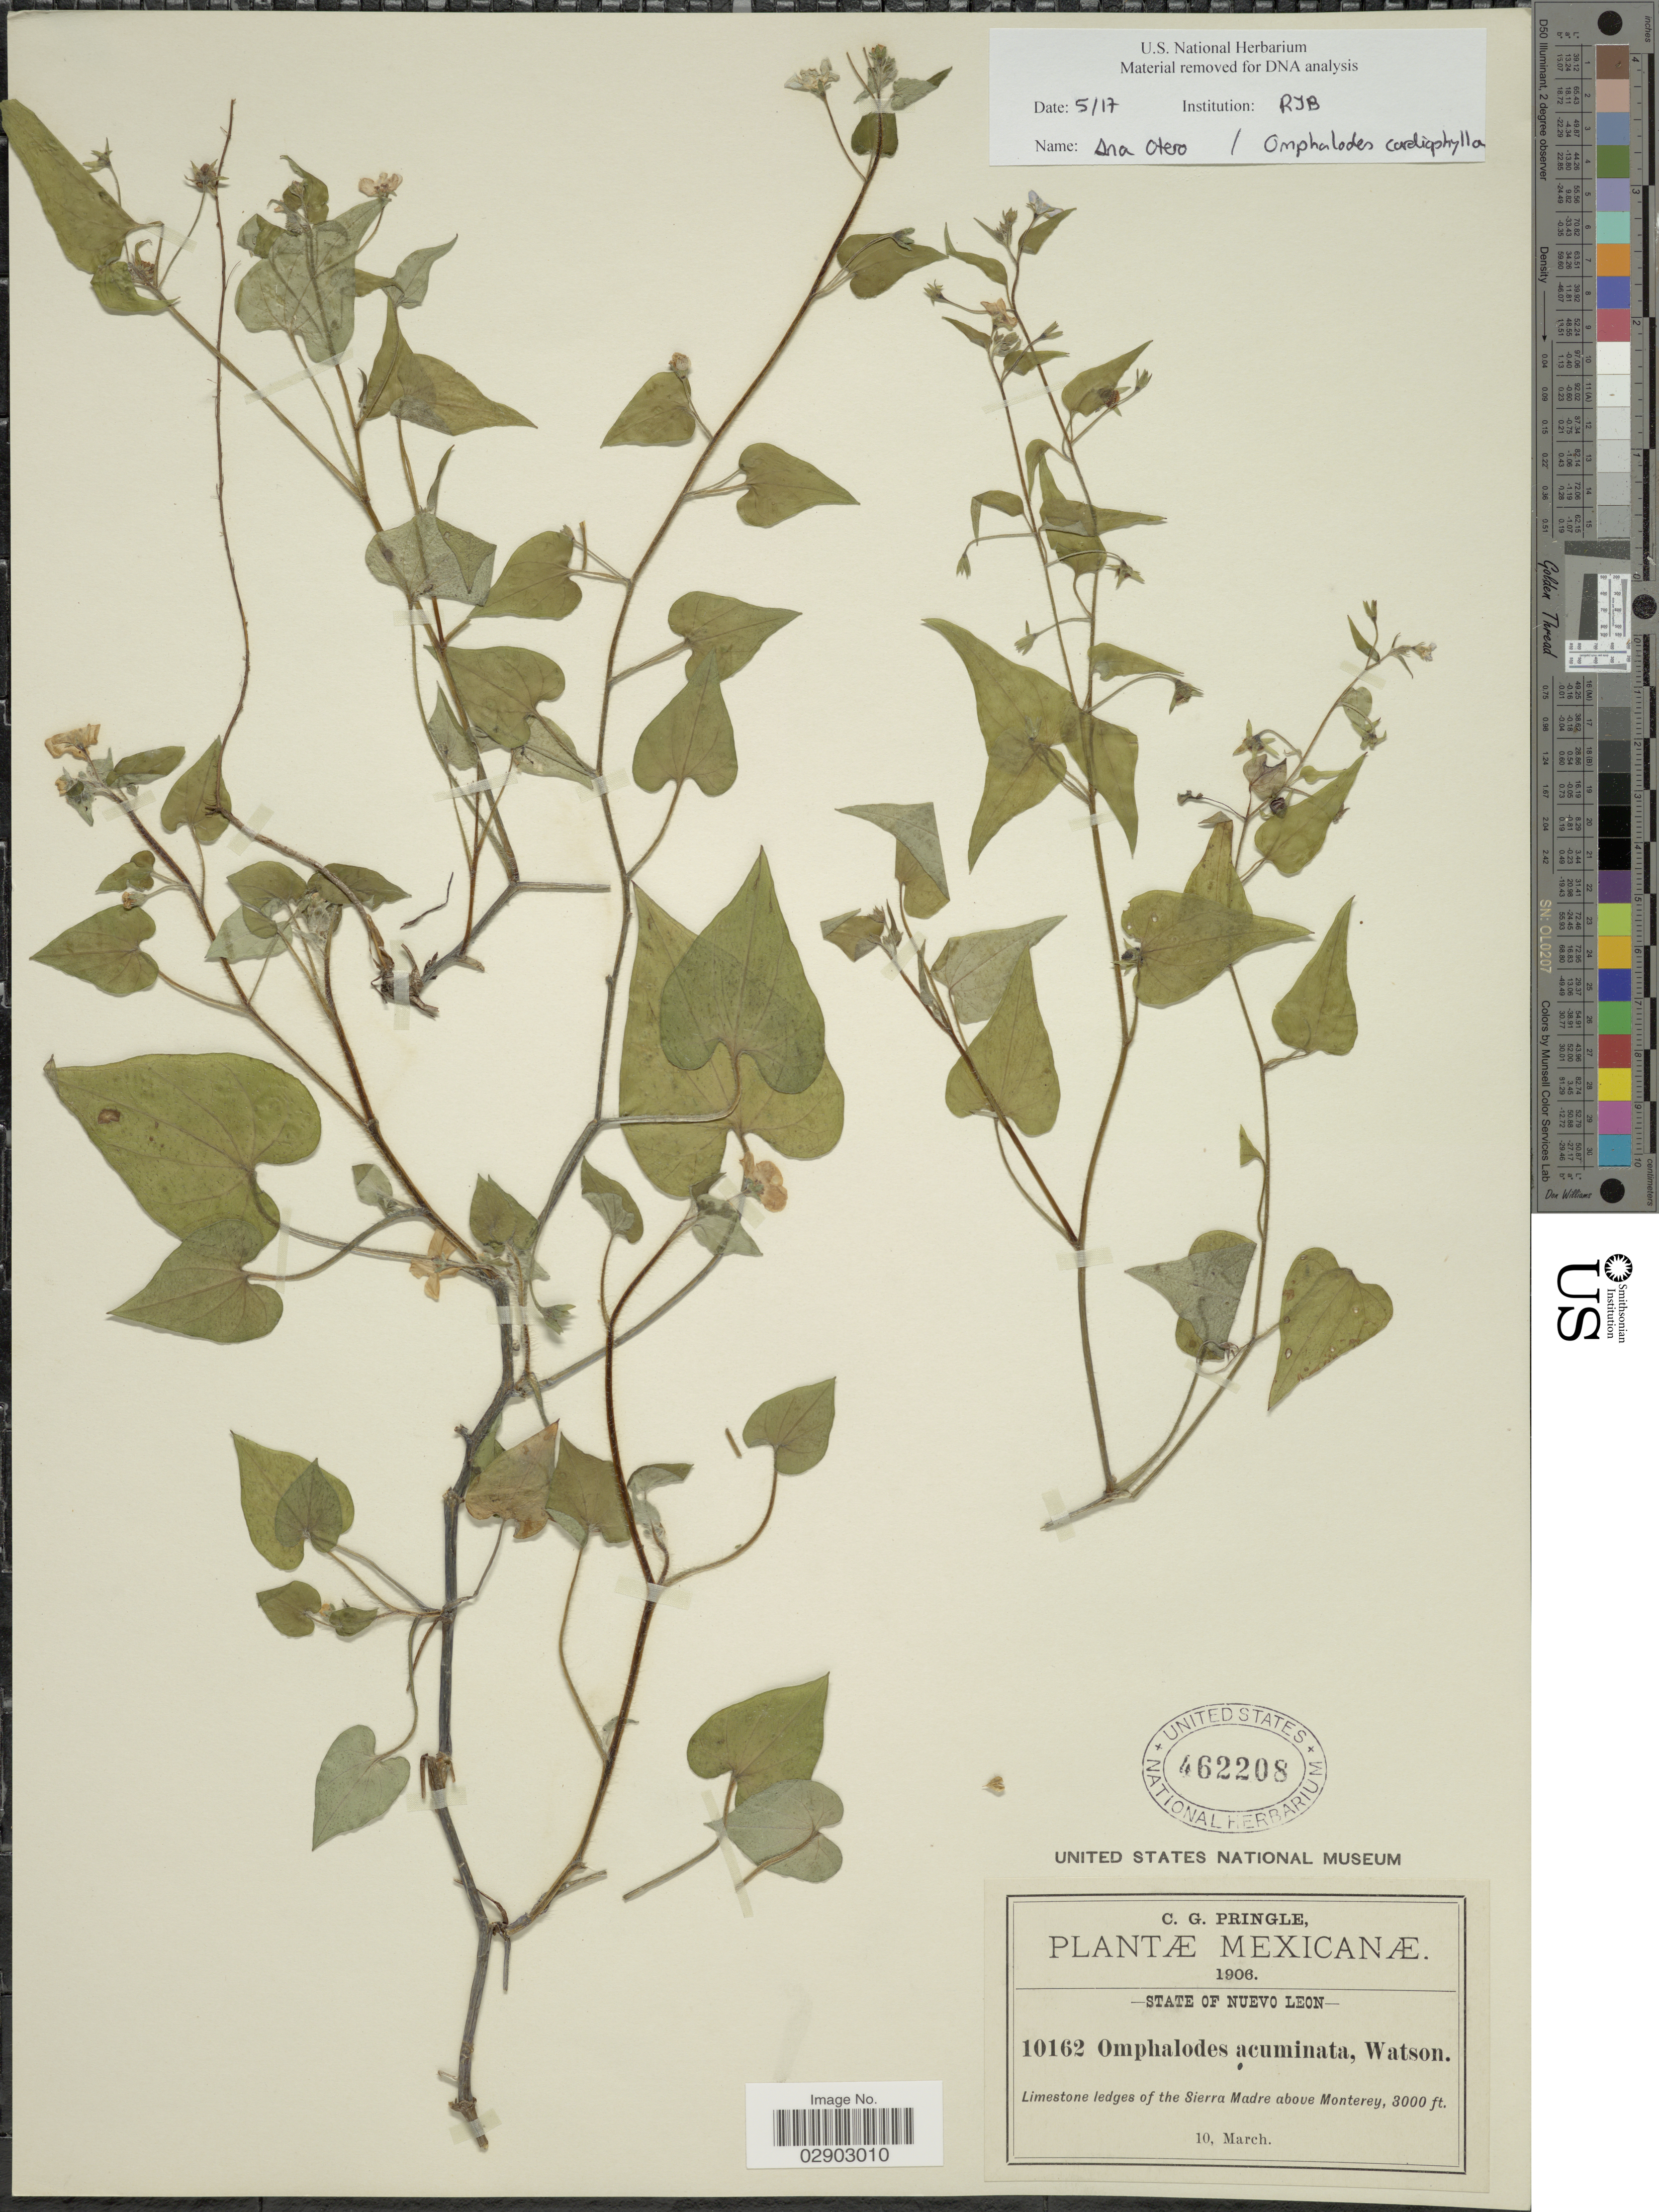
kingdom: Plantae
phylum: Tracheophyta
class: Magnoliopsida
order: Boraginales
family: Boraginaceae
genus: Omphalodes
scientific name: Omphalodes cardiophylla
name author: A. Gray in Hemsl.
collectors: C. G. Pringle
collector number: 10162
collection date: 1906-03-10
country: Mexico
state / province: Nuevo León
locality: Limestone ledges of the Sierra Madre above Monterey.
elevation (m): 914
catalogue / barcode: US 462208